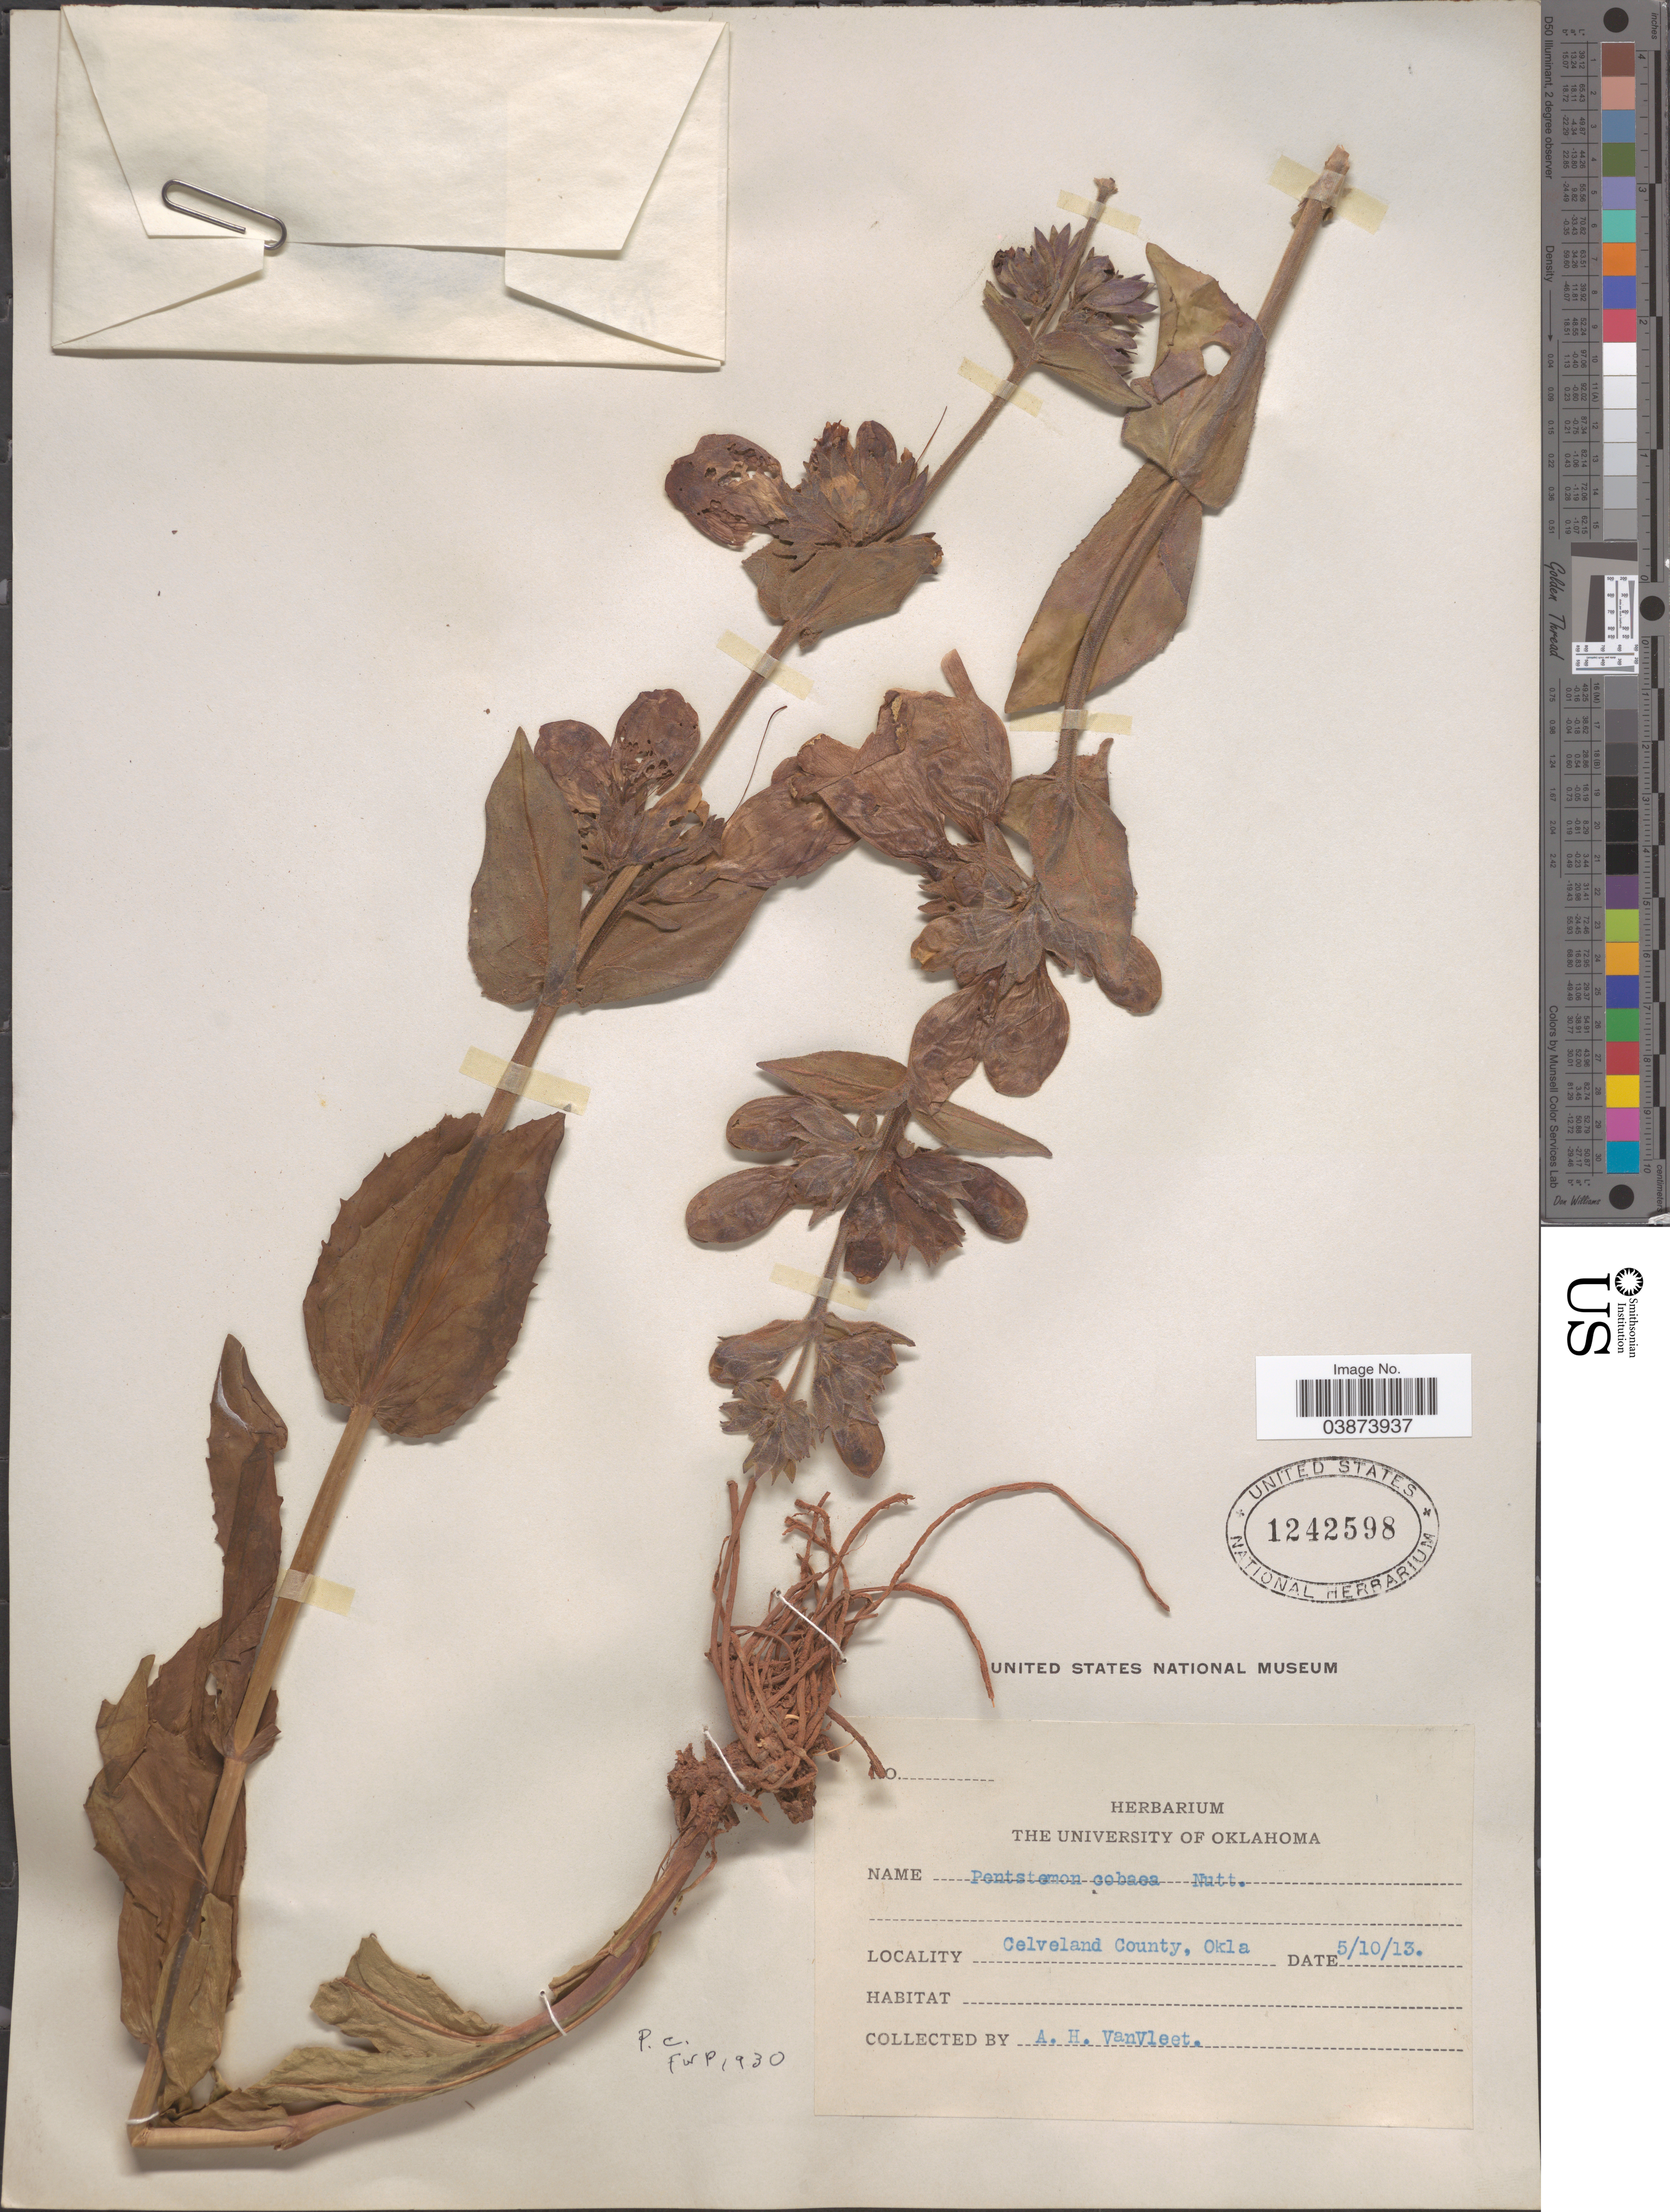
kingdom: Plantae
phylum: Tracheophyta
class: Magnoliopsida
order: Lamiales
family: Plantaginaceae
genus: Penstemon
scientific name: Penstemon cobaea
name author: (Nutt.)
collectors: A. H. Van Vleet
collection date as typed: Transcribed d/m/y: 10/5/13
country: United States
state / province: Oklahoma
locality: Celveland County.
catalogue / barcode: US 1242598